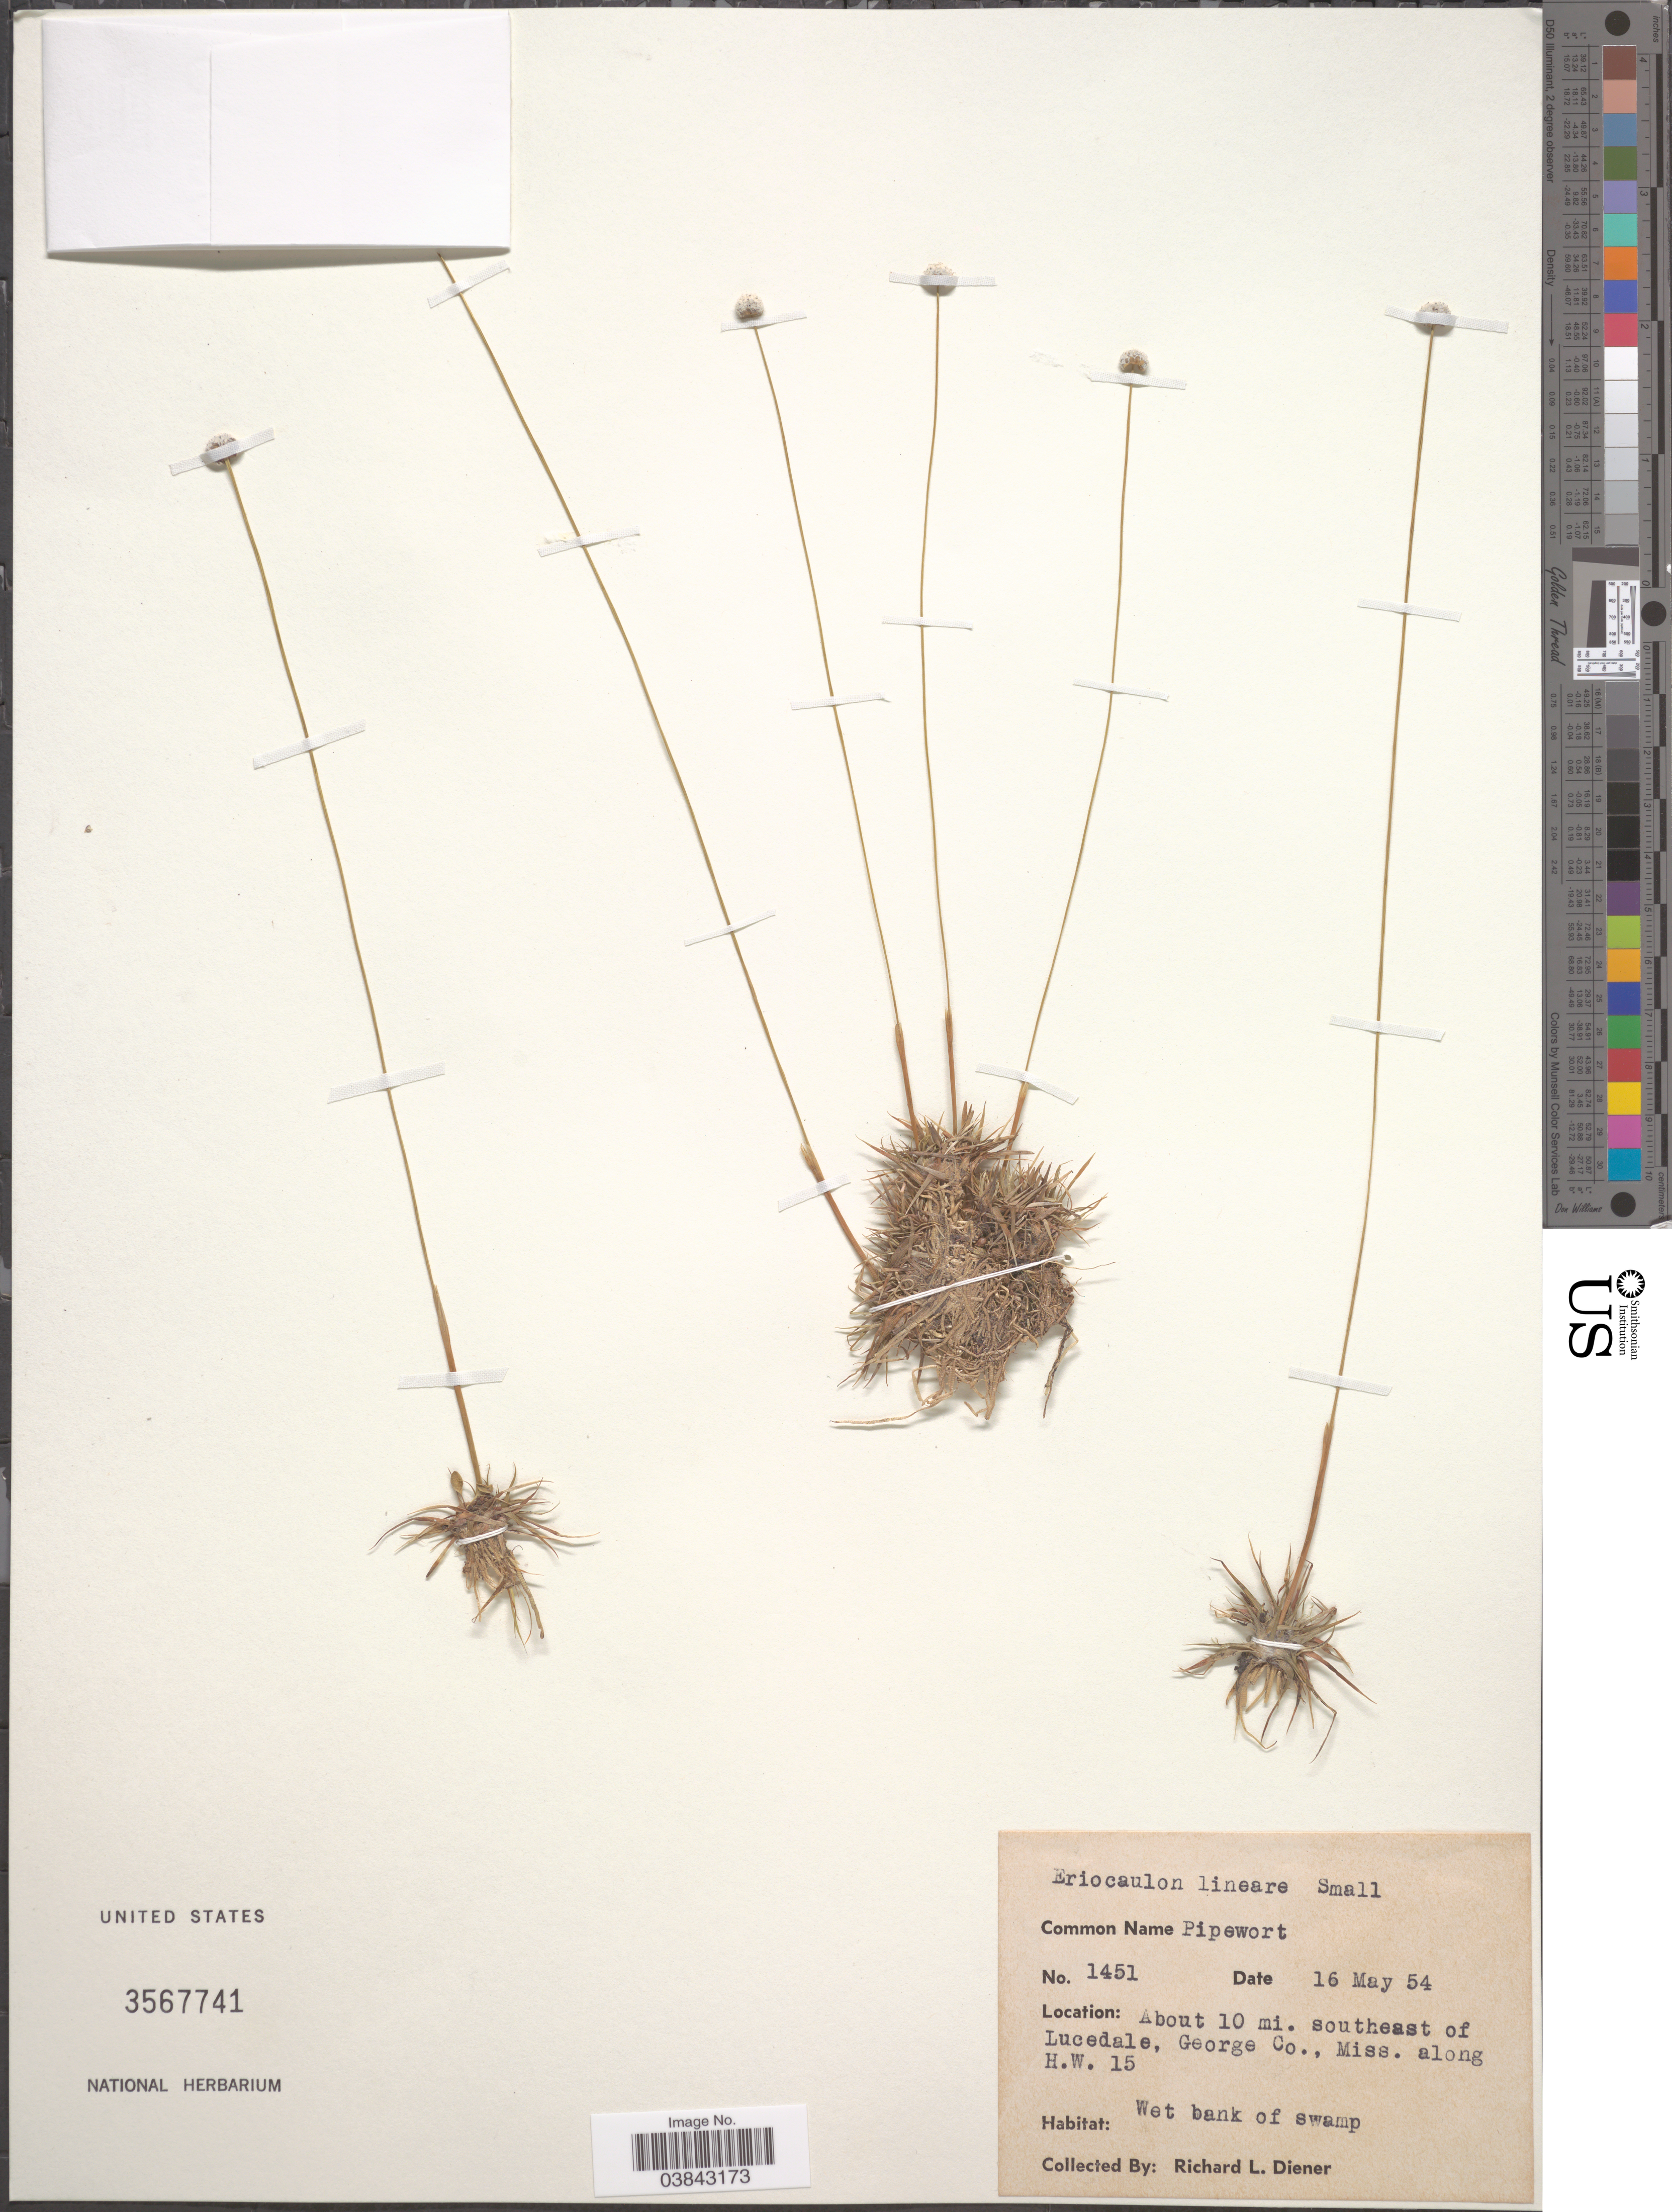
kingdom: Plantae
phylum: Tracheophyta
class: Liliopsida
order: Poales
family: Eriocaulaceae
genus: Eriocaulon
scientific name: Eriocaulon lineare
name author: Small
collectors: R. Diener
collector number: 1451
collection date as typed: Transcribed d/m/y: 16/5/54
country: United States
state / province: Mississippi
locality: About 10 mi. southeast of Lucedale, George Co., along H.W. 15.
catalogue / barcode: US 3567741